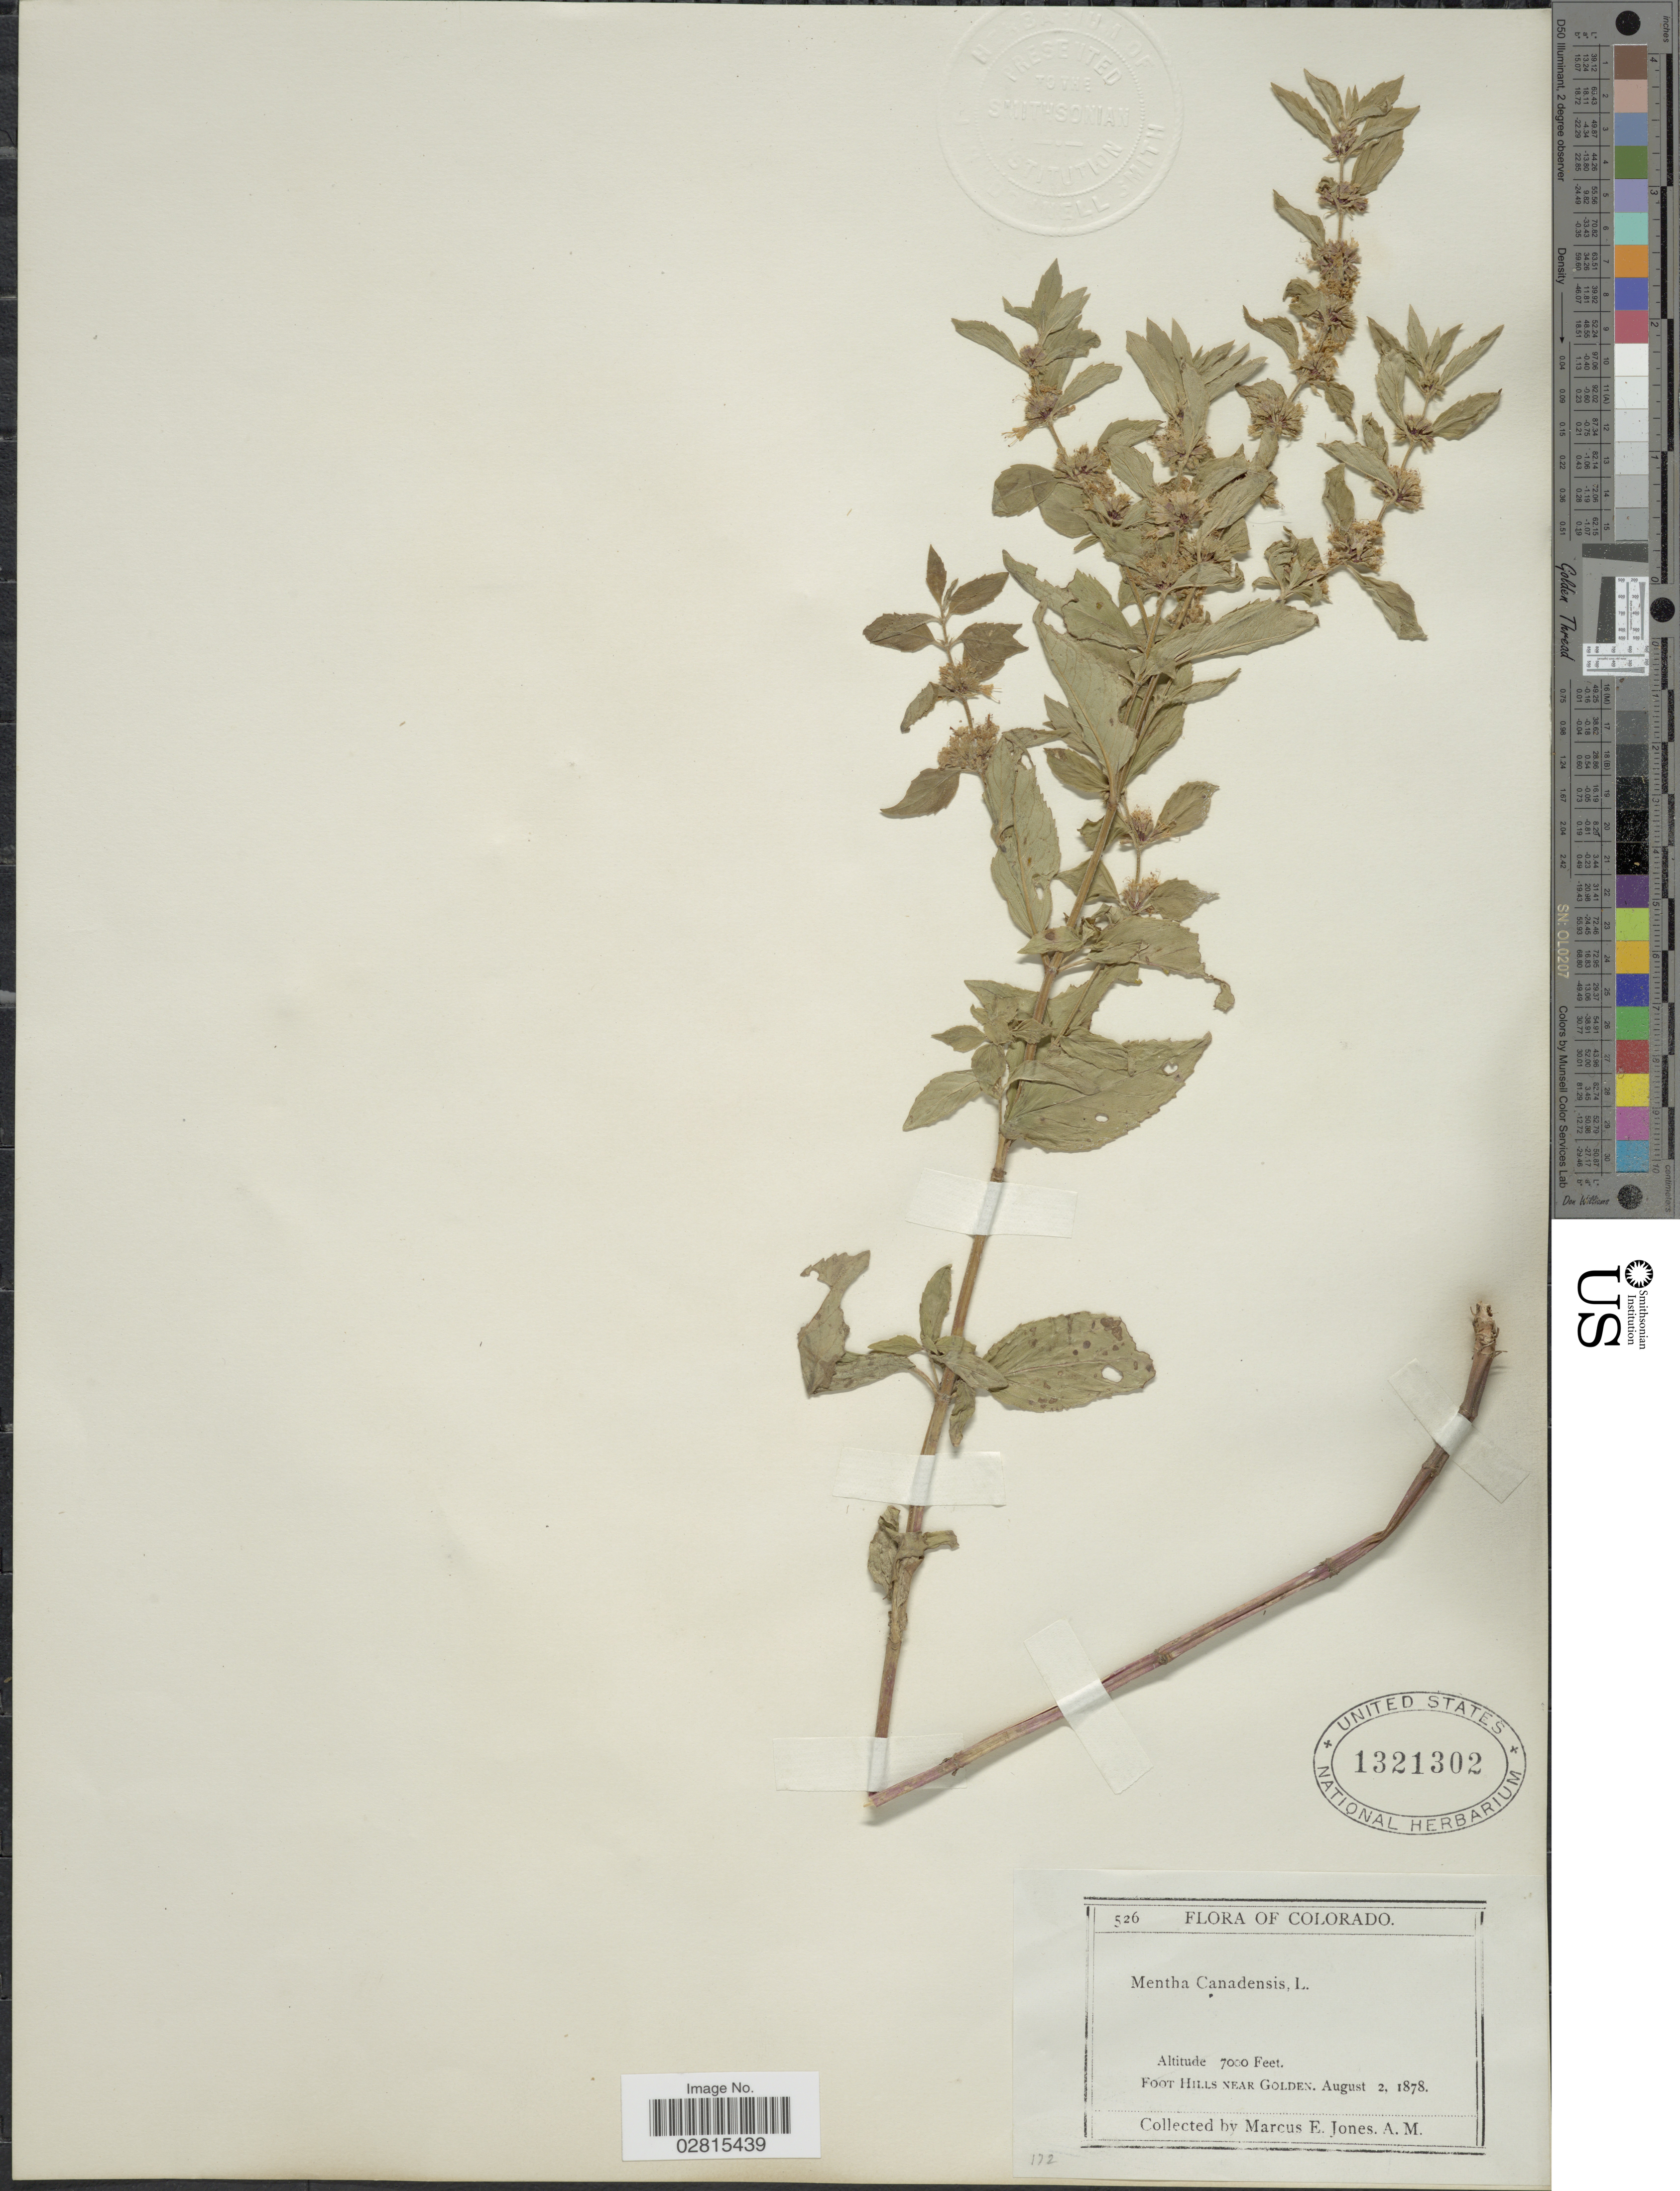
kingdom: Plantae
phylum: Tracheophyta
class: Magnoliopsida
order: Lamiales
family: Lamiaceae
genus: Mentha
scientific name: Mentha canadensis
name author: L.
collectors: M. E. Jones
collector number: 526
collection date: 1878-08-02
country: United States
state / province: Colorado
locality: Foot Hills near Golden.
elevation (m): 2134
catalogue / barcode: US 1321302